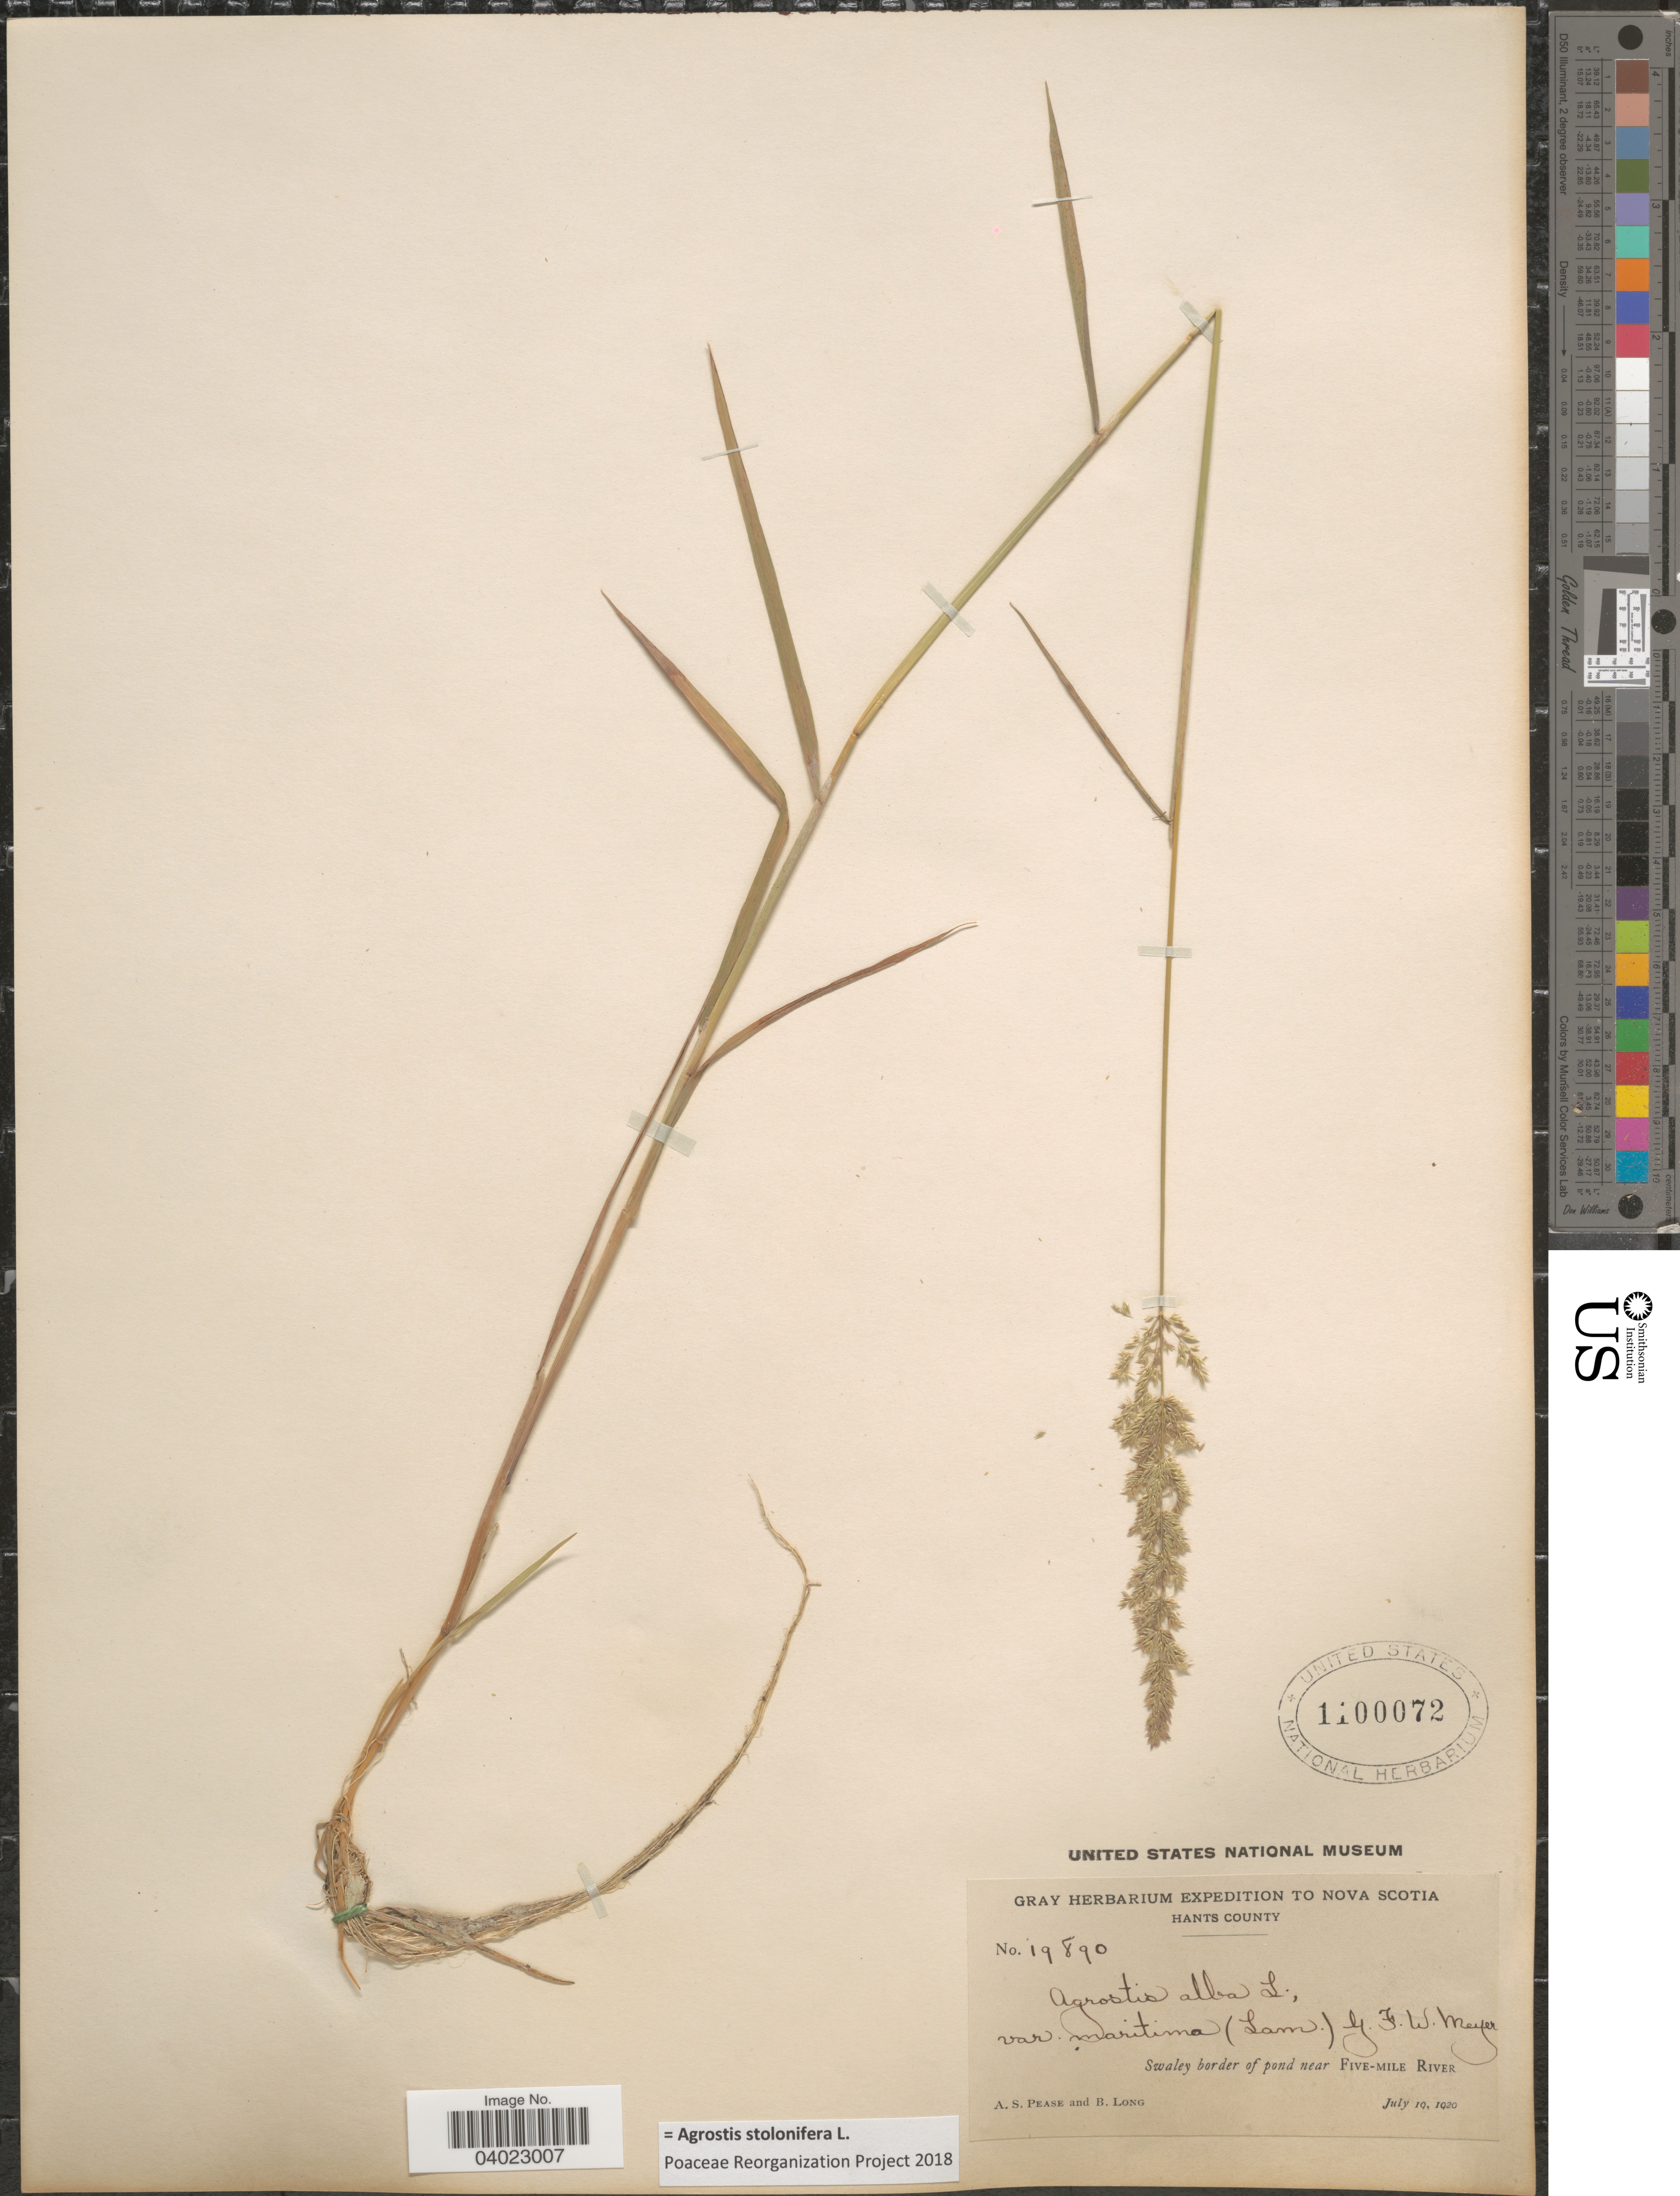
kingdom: Plantae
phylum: Tracheophyta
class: Liliopsida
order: Poales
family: Poaceae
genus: Agrostis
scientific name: Agrostis stolonifera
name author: L.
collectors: A. S. Pease & B. Long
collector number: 19890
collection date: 1920-07-19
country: Canada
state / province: Nova Scotia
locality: Hants County. Swaley border of pond near Five-Mile River.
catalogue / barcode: US 1100072